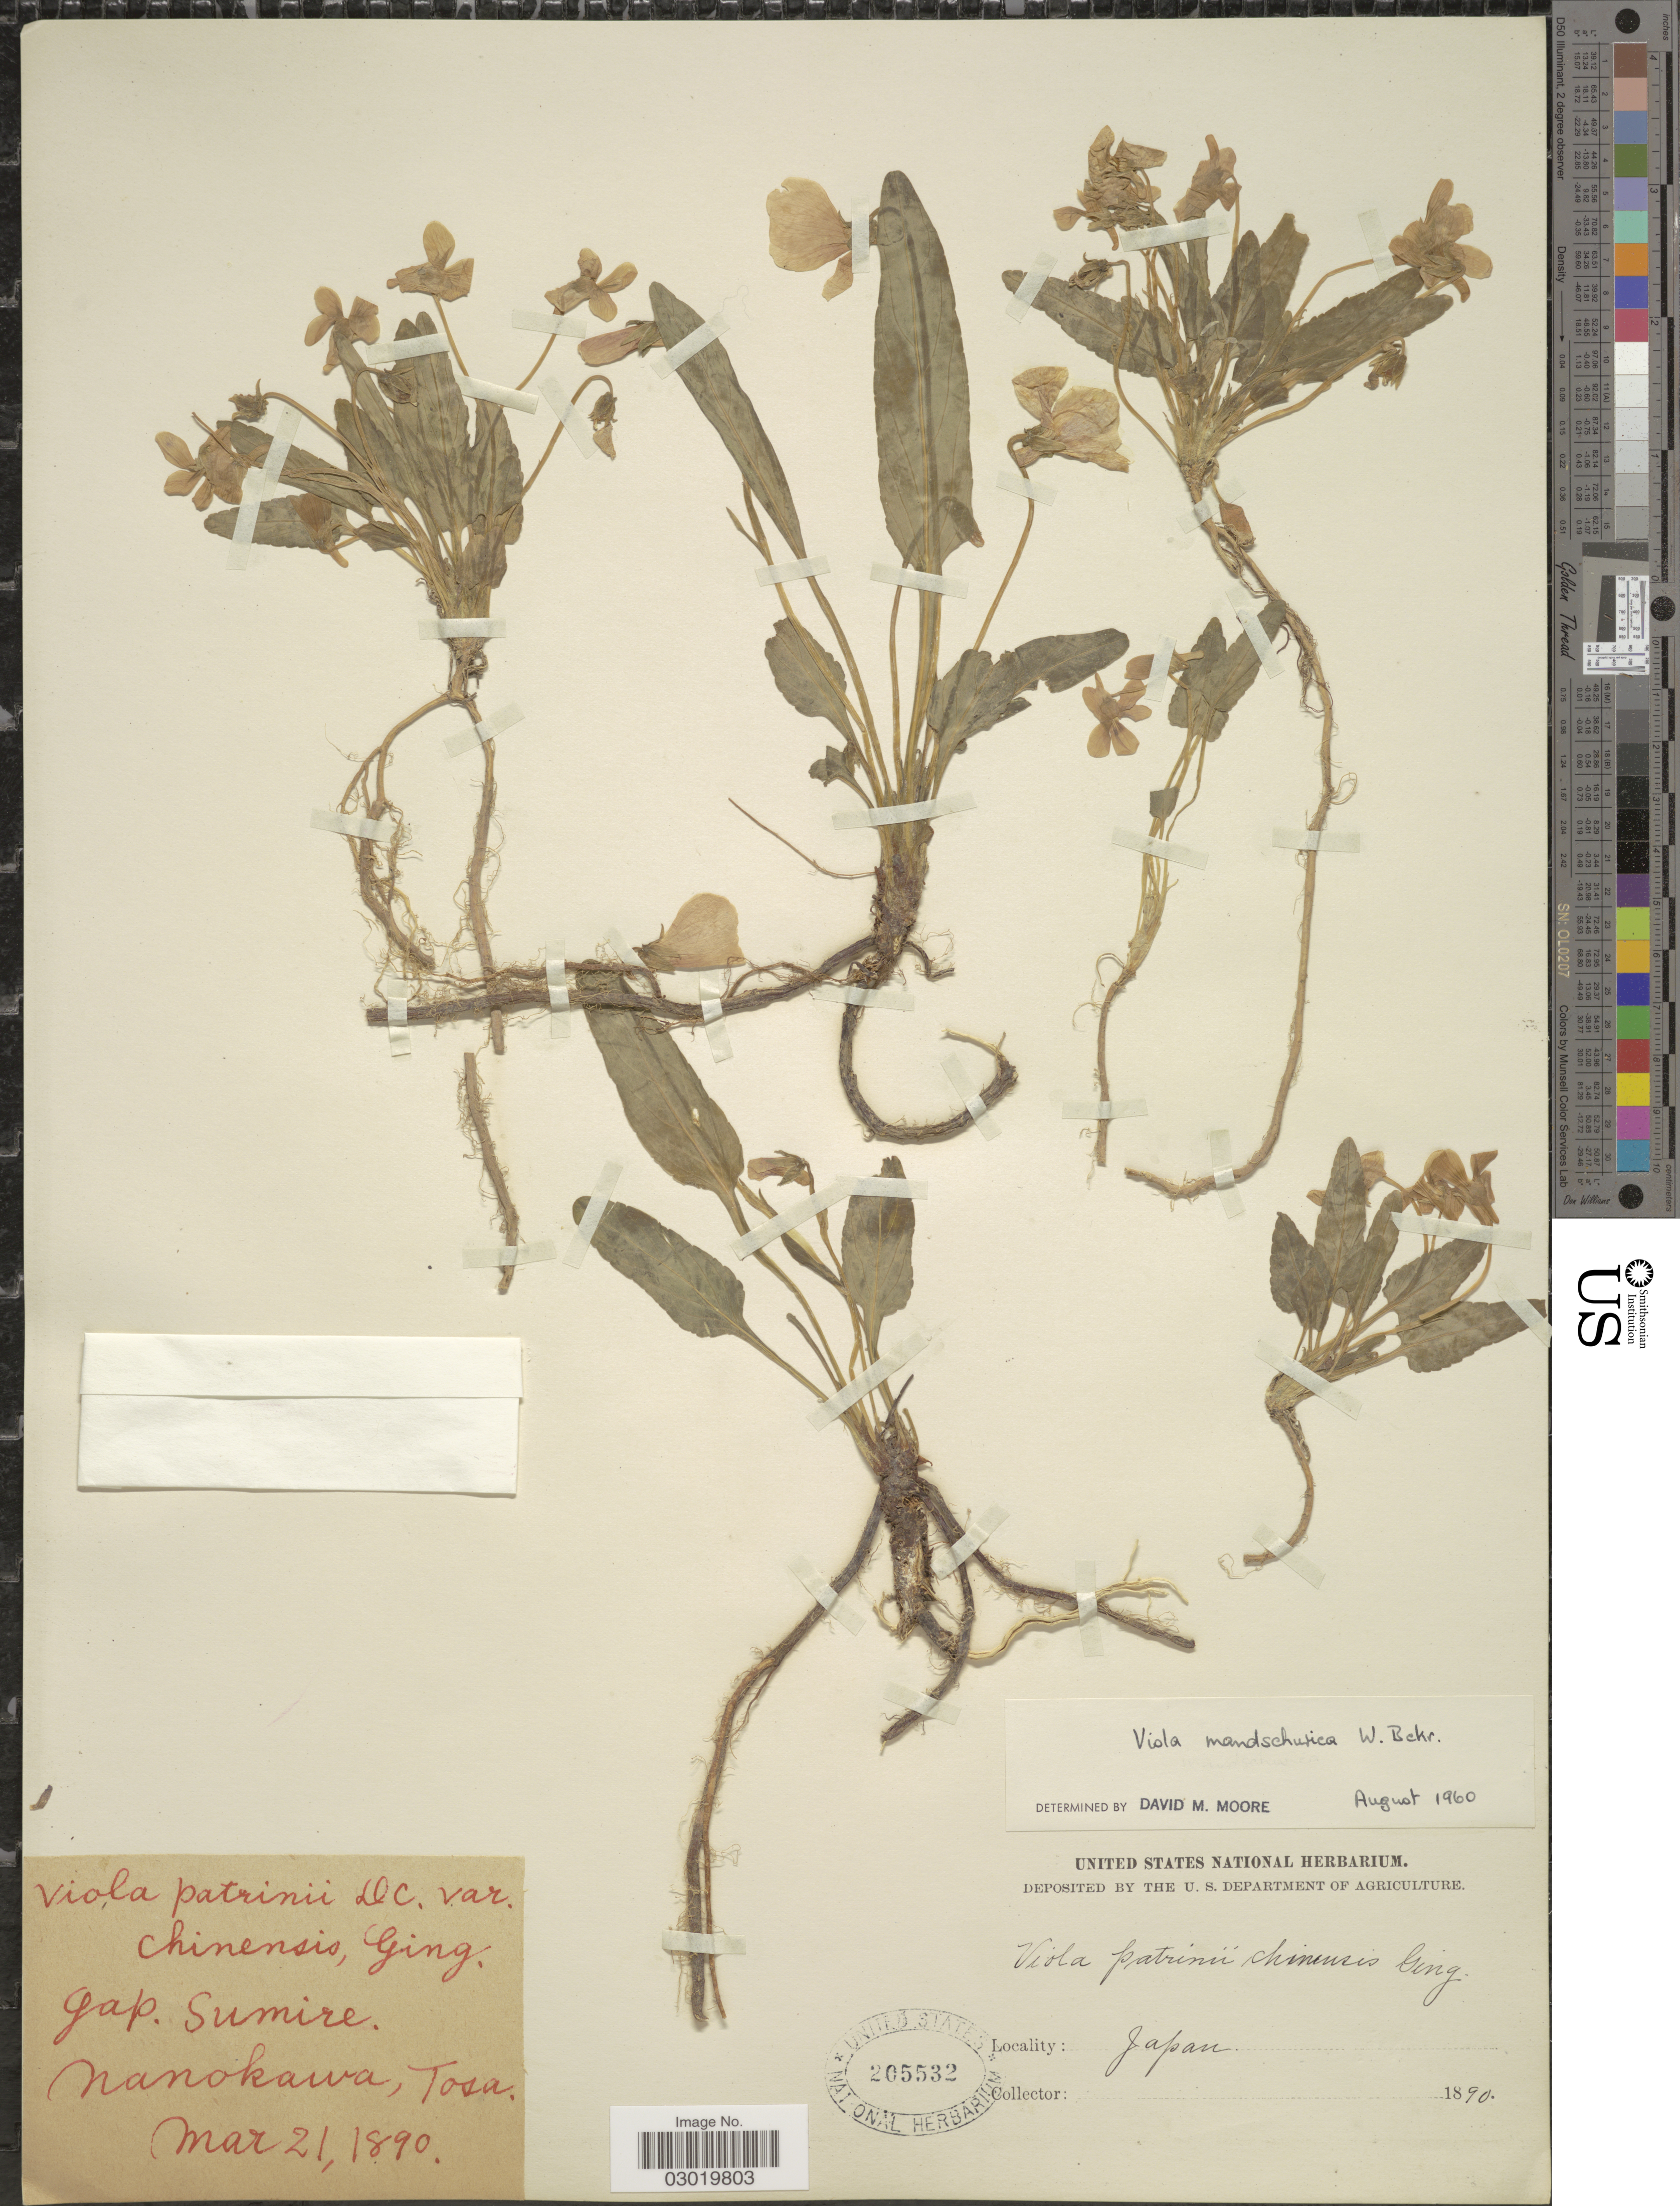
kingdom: Plantae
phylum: Tracheophyta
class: Magnoliopsida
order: Malpighiales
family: Violaceae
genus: Viola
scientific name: Viola mandshurica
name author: W. Becker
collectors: U.S. National Herbarium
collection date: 1890-03-21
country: Japan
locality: Nanokawa, Tosa.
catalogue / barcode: US 205532